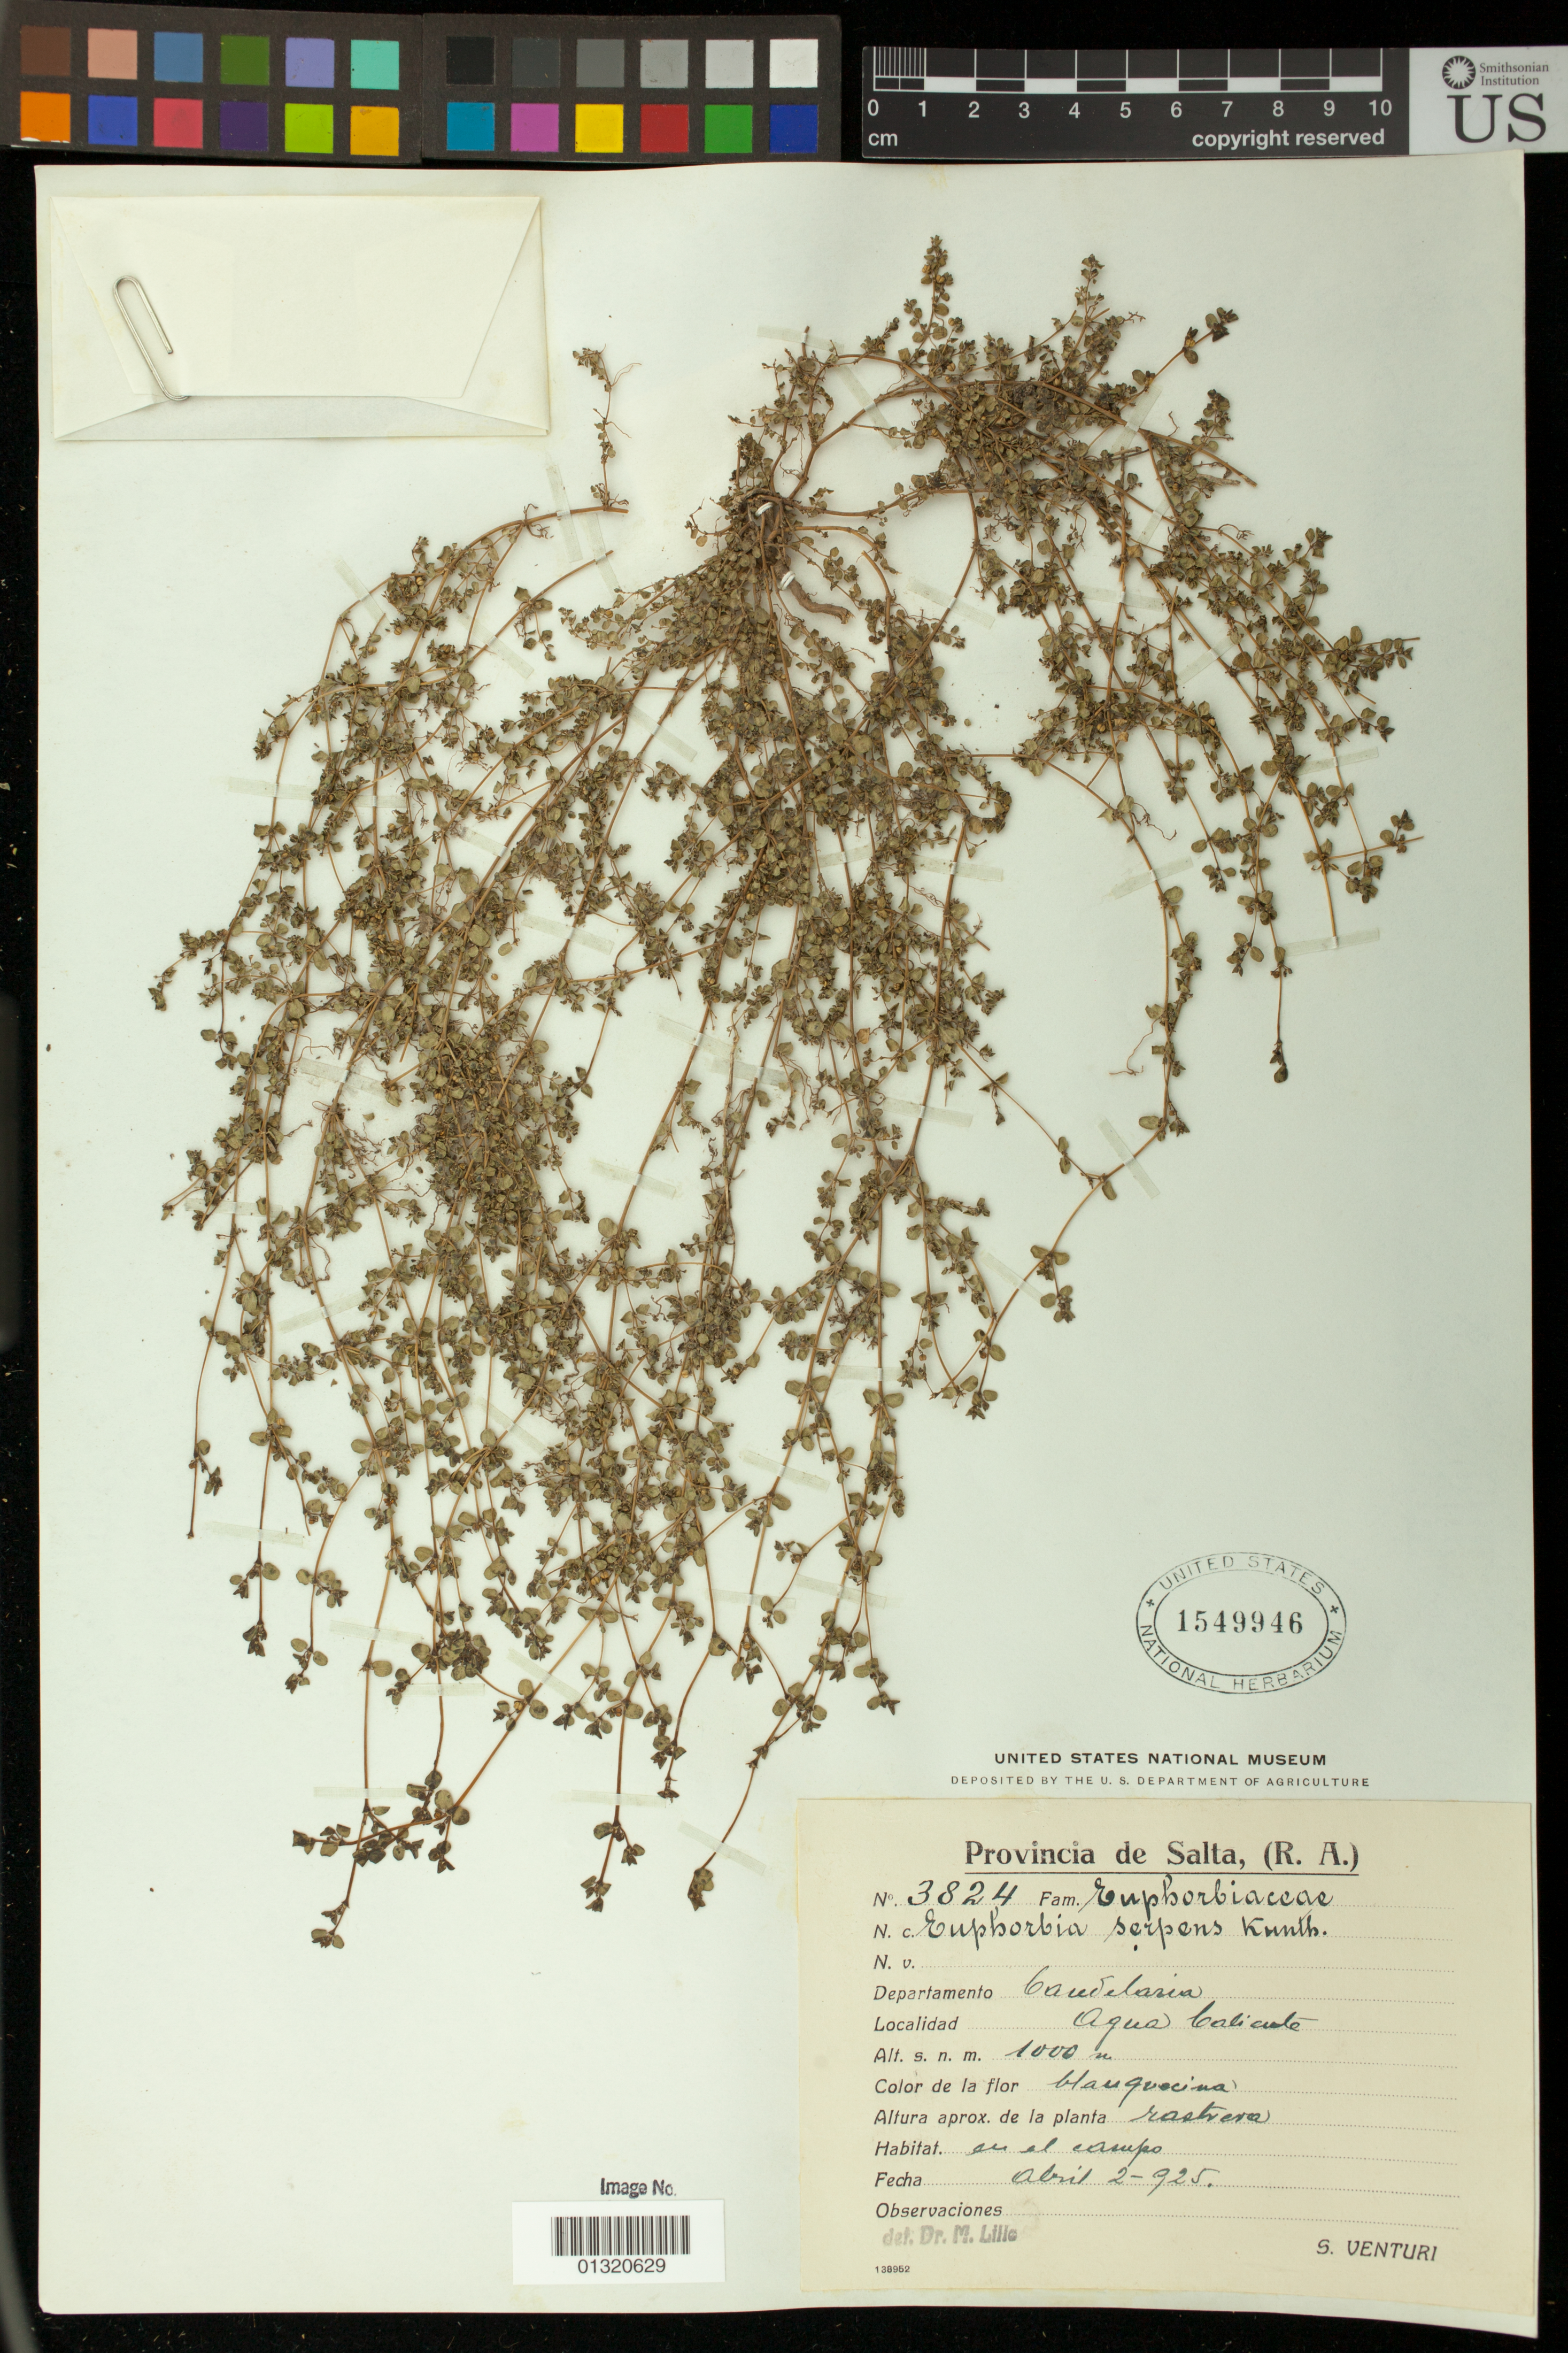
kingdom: Plantae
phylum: Tracheophyta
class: Magnoliopsida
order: Malpighiales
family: Euphorbiaceae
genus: Euphorbia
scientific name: Euphorbia serpens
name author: Kunth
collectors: S. Venturi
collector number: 3824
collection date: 1925-04-02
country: Argentina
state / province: Salta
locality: Candelaria; Agua Caliente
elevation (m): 1000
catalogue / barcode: US 1549946